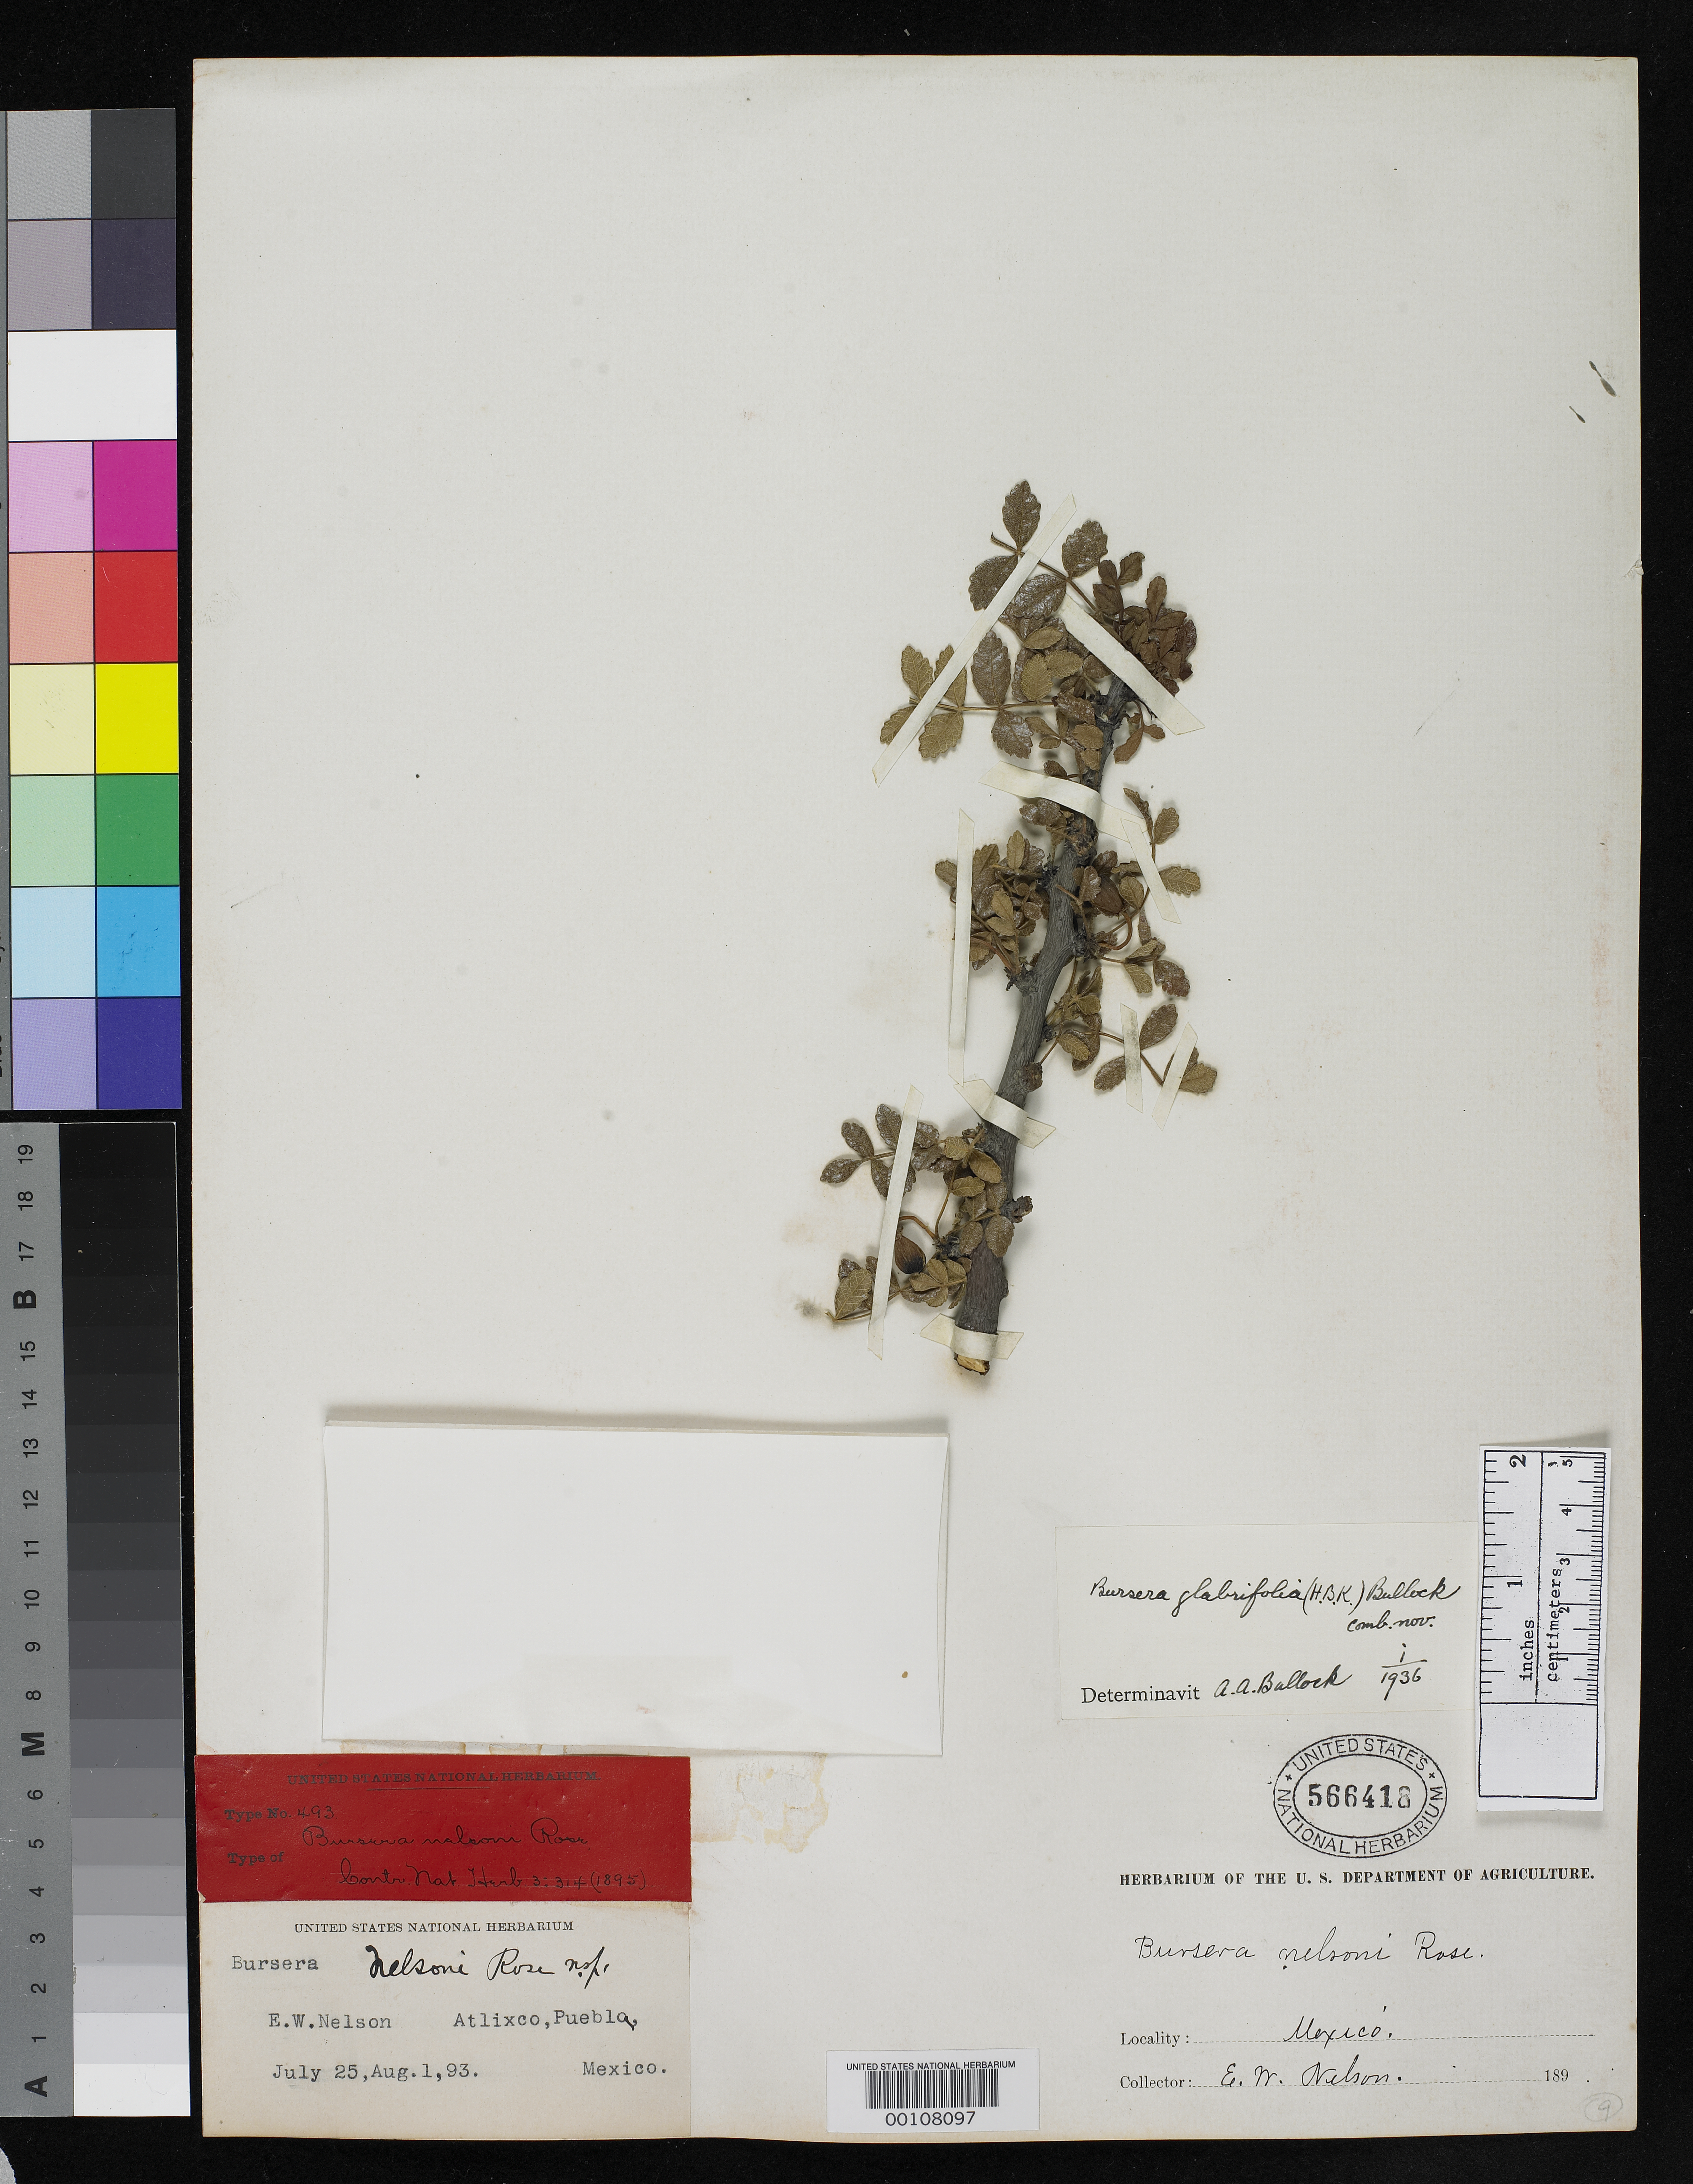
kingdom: Plantae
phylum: Tracheophyta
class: Magnoliopsida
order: Sapindales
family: Burseraceae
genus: Bursera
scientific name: Bursera nelsonii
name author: Rose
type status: Type Collection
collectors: E. W. Nelson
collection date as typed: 25 Jul 1893 to 01 Aug 1893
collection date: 1893-07-25/1893-08-01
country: Mexico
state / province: Puebla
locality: Atlixco.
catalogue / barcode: US 566418